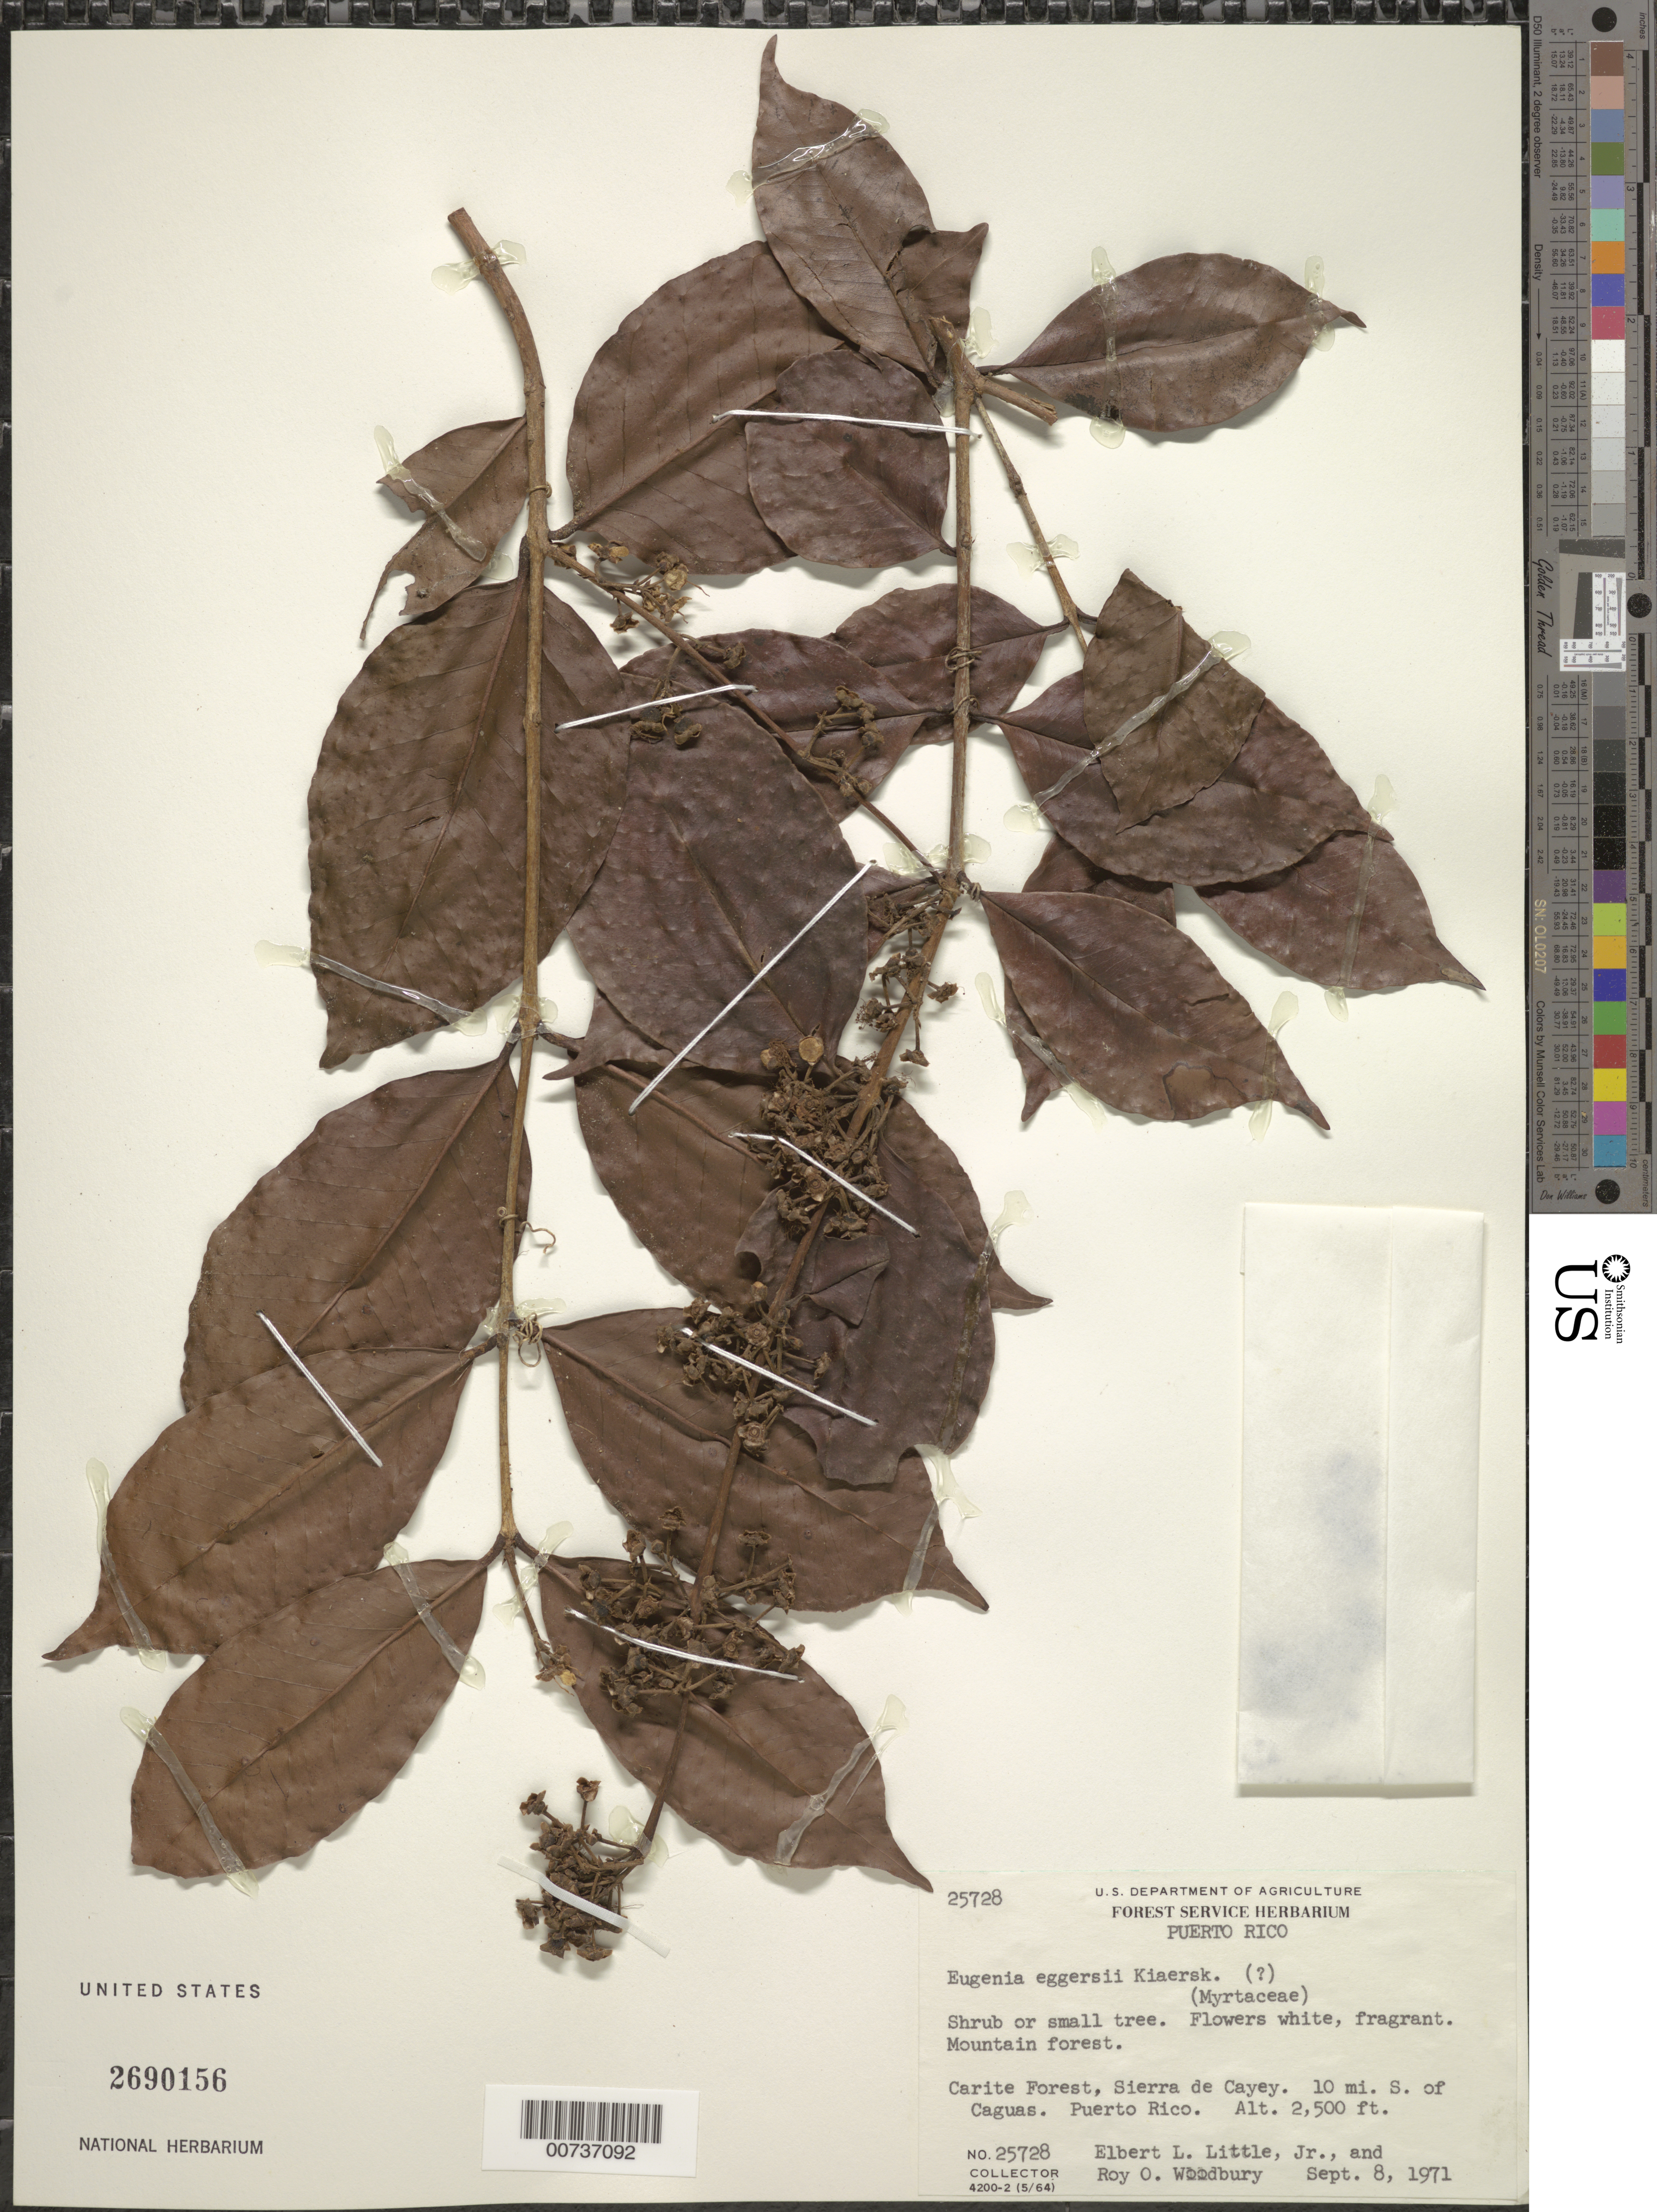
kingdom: Plantae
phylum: Tracheophyta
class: Magnoliopsida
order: Myrtales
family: Myrtaceae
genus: Eugenia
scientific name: Eugenia eggersii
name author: Kiaersk.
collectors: E. L. Little & R. O. Woodbury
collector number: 25728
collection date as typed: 08 Sep 1971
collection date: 1971-09-08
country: Puerto Rico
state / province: Cayey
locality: Carite Forest, Sierra de Cayey. 10 miles S of Caguas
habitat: Mountain forest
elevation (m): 762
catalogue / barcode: US 2690156